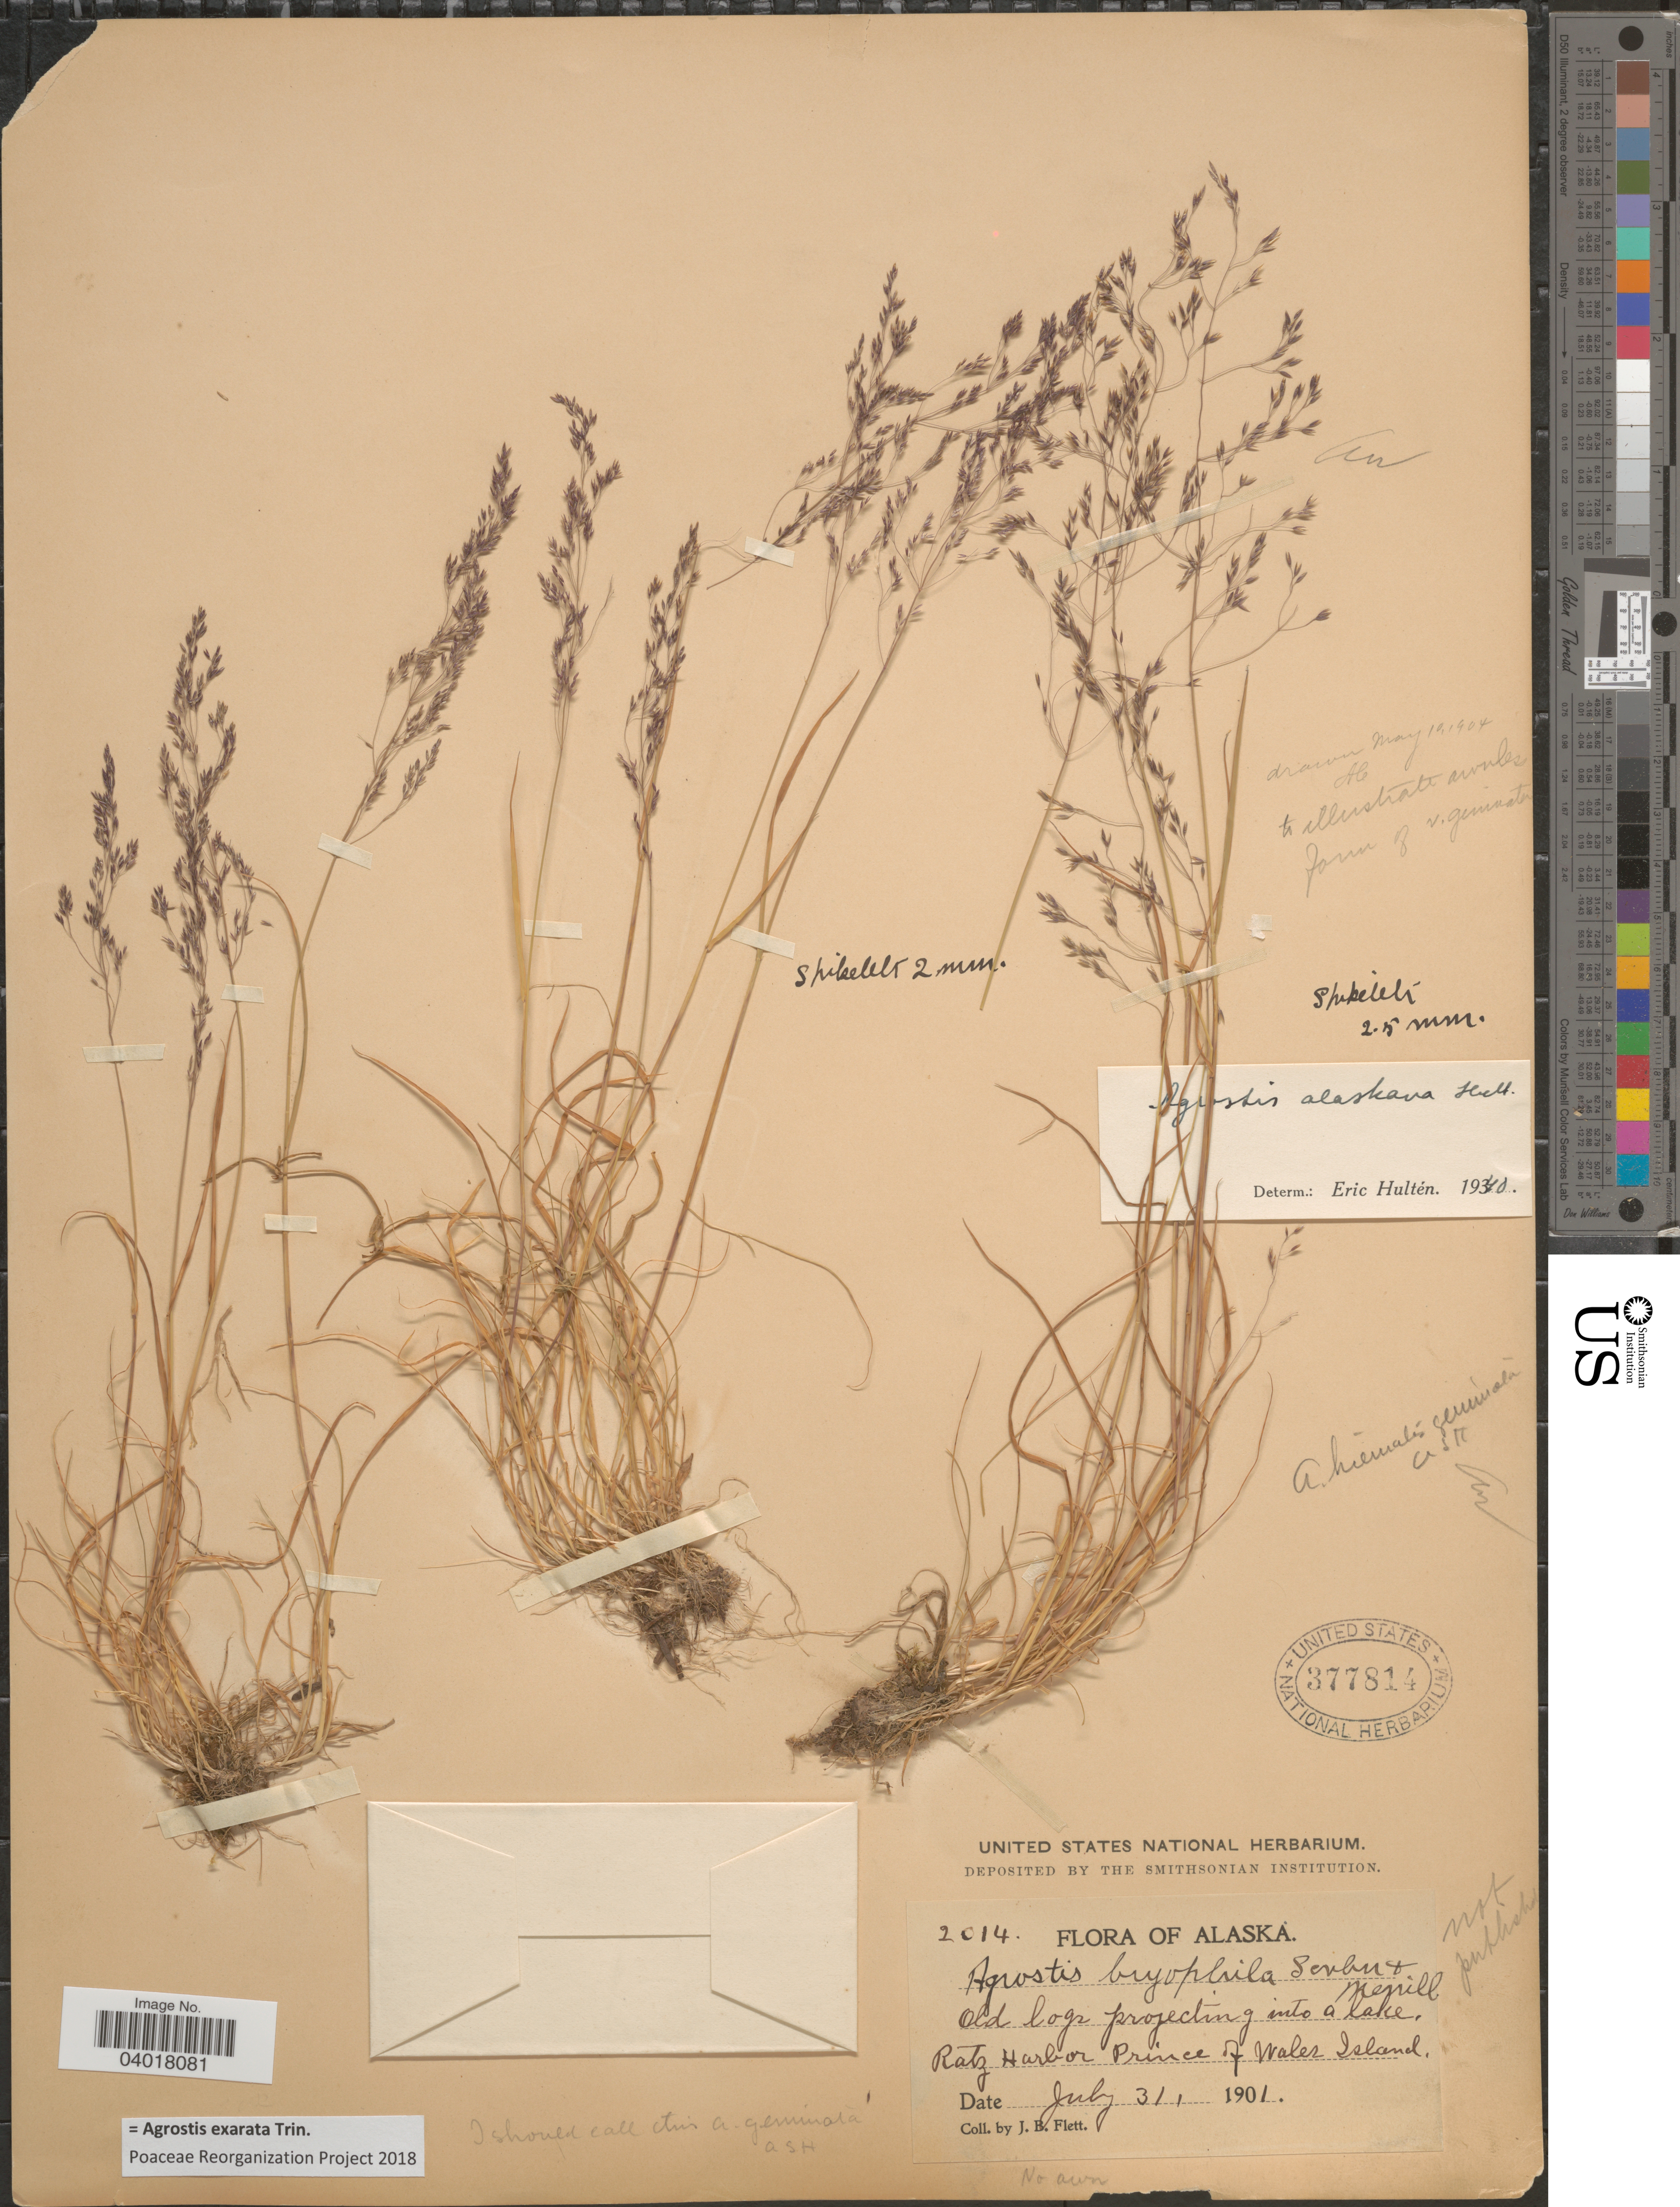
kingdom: Plantae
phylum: Tracheophyta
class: Liliopsida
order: Poales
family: Poaceae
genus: Agrostis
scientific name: Agrostis exarata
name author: Trin.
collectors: J. Flett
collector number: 2014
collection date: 1901-07-31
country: United States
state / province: Alaska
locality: Ratz Harbor Prince of Wales Island.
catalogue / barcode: US 377814